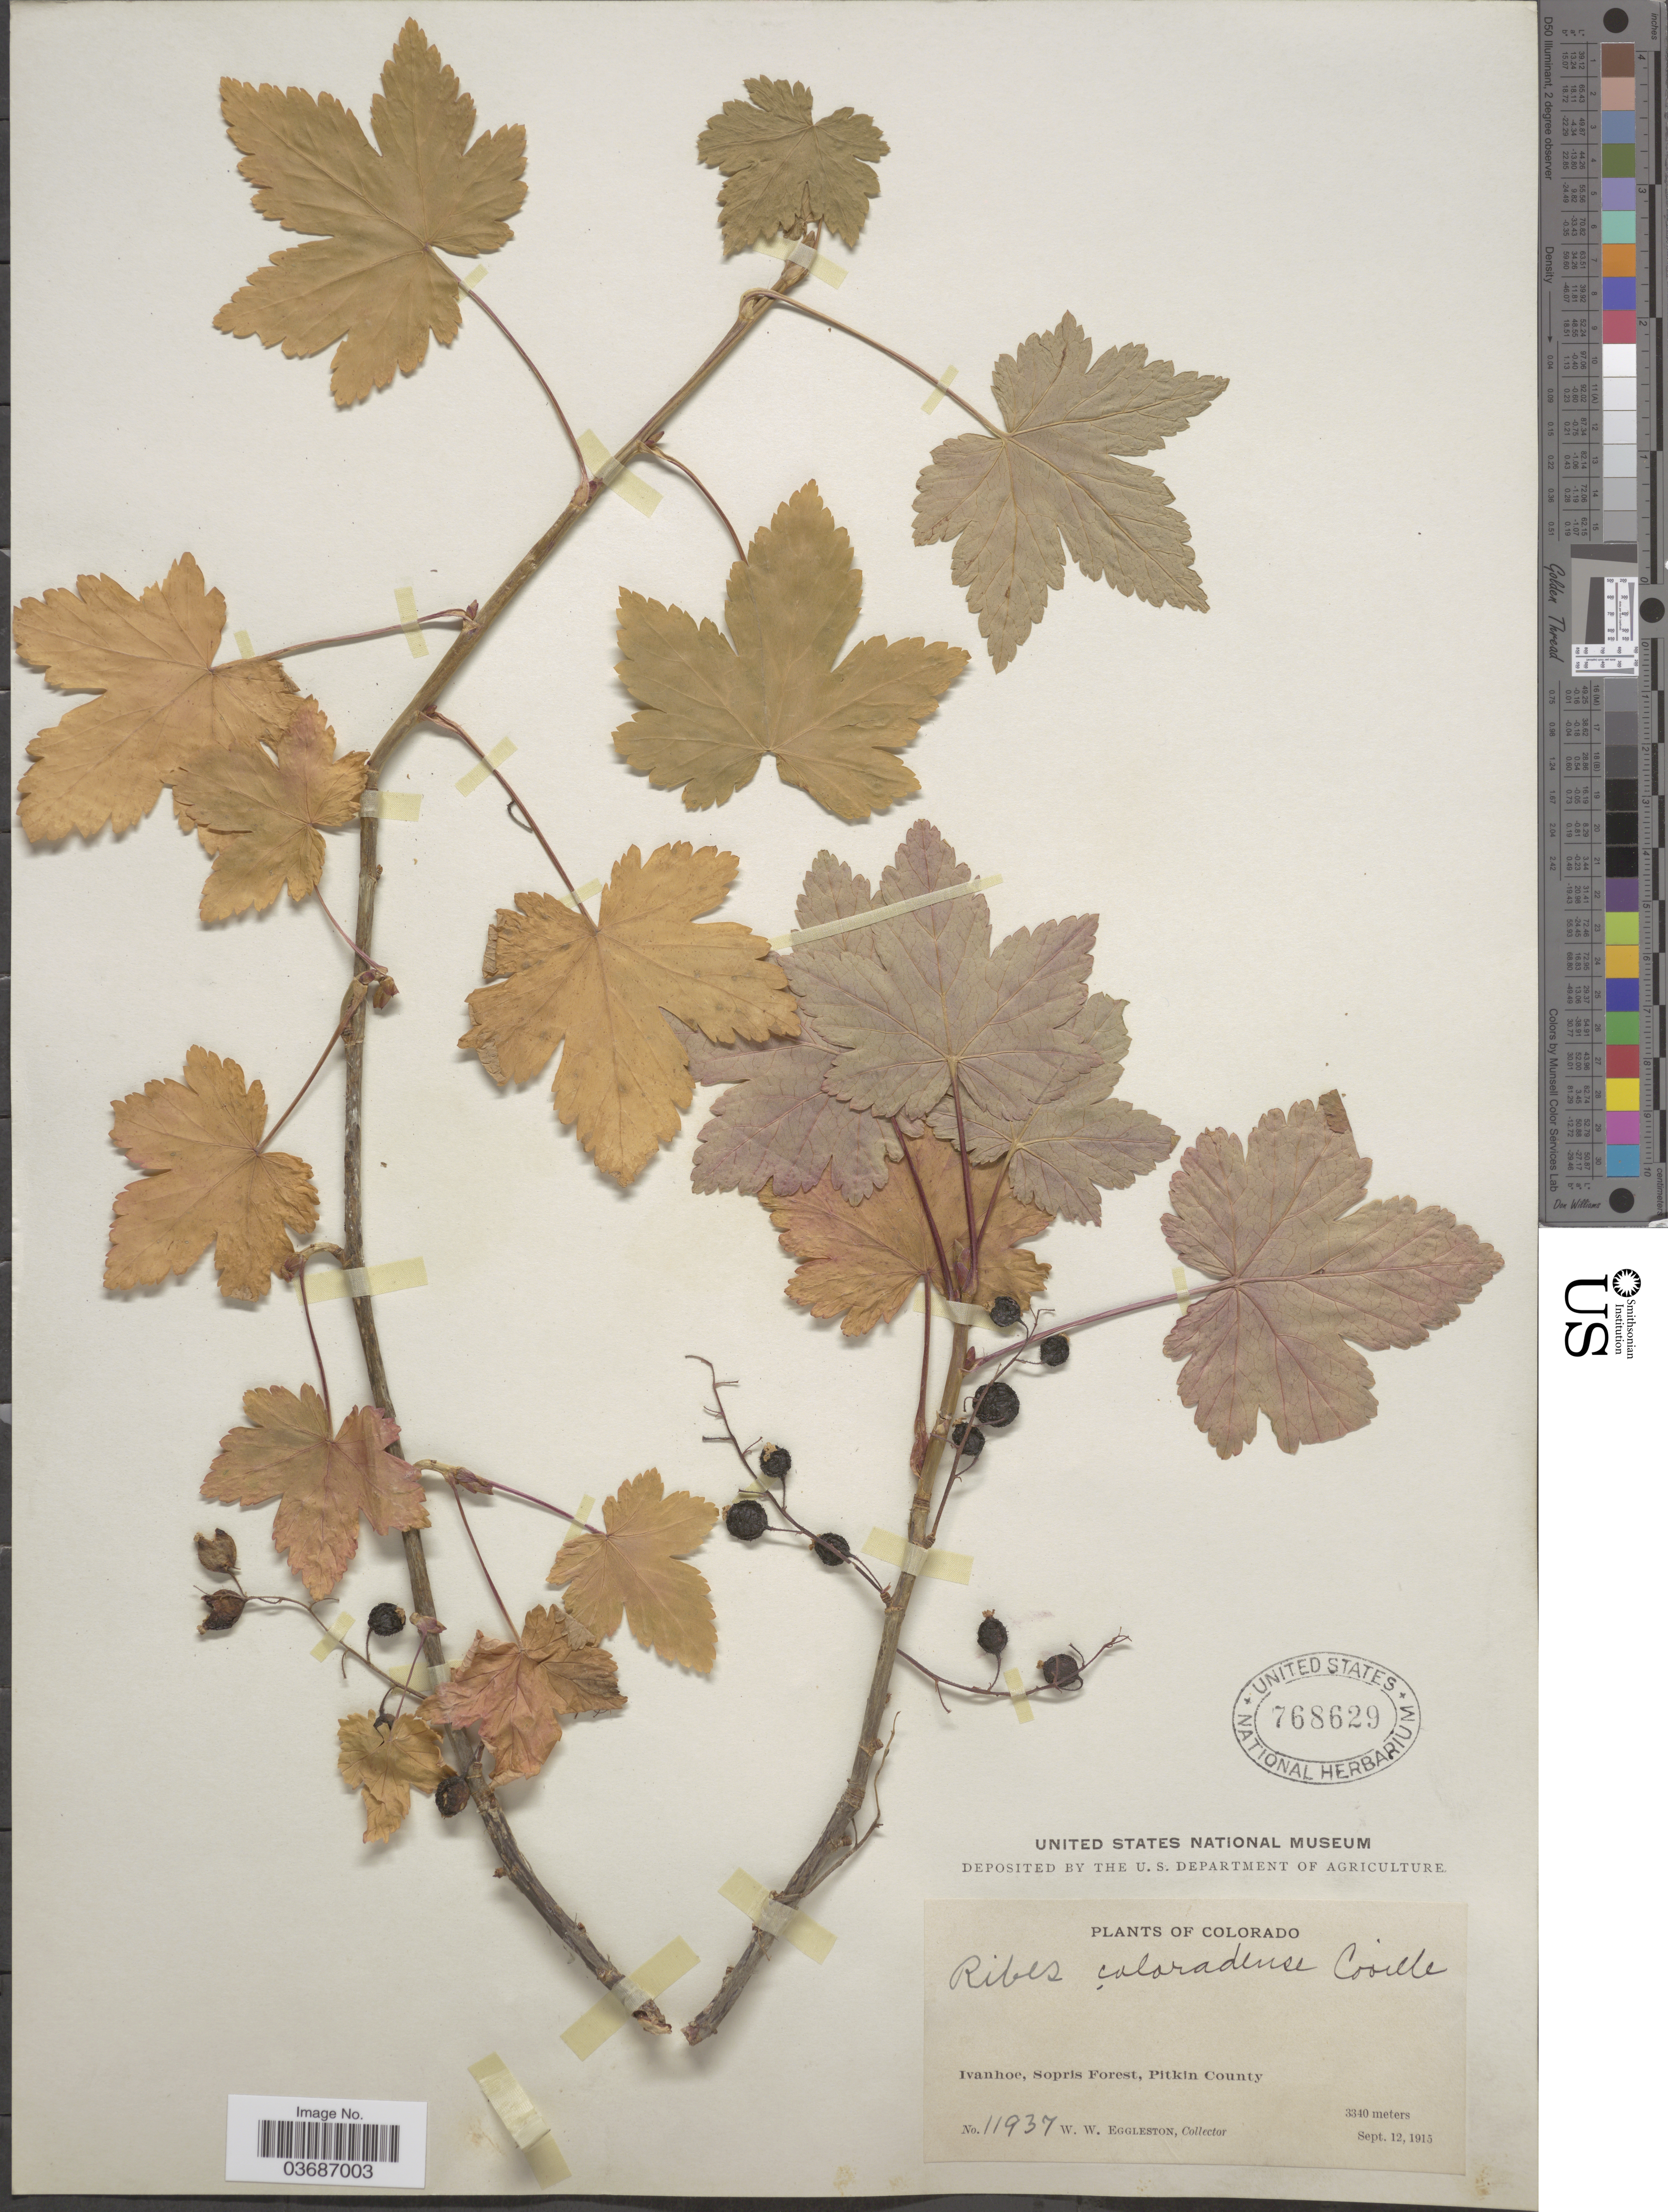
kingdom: Plantae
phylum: Tracheophyta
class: Magnoliopsida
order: Saxifragales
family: Grossulariaceae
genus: Ribes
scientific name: Ribes coloradense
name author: Coville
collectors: W. W. Eggleston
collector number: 11937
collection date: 1915-09-12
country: United States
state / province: Colorado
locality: Ivanhoe, Sopris Forest, Pitkin County.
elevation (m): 3340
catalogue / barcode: US 768629